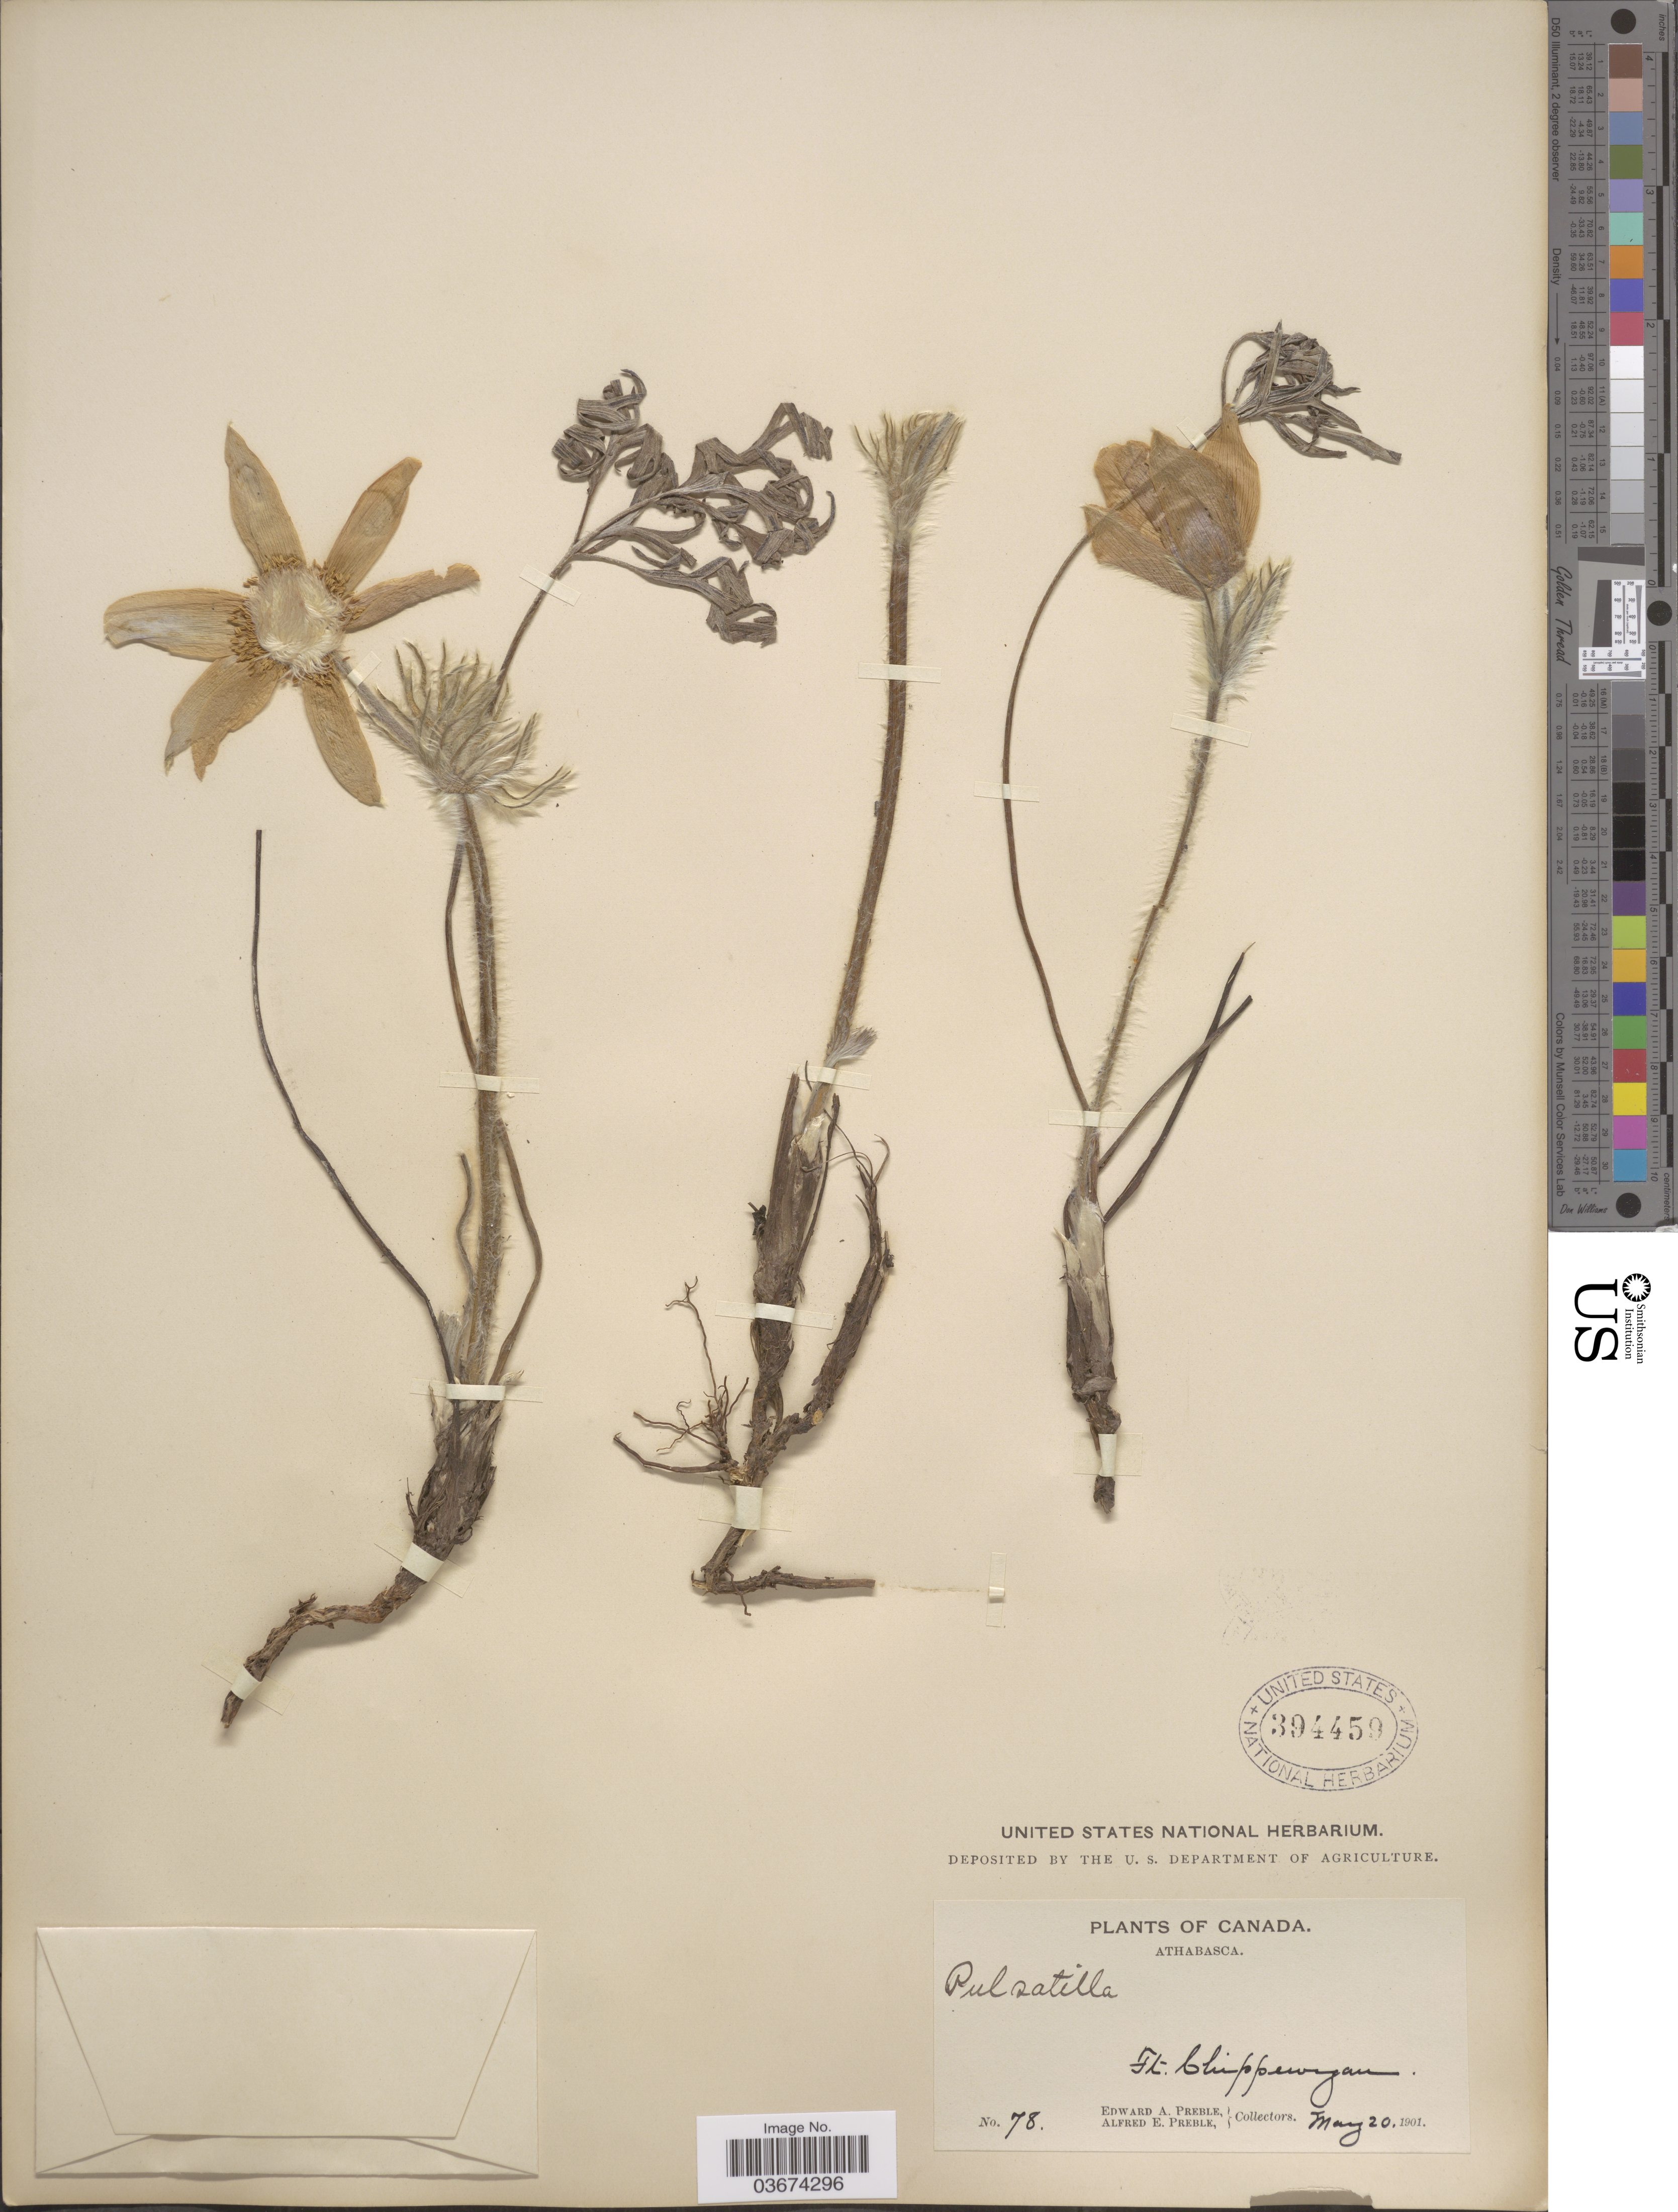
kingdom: Plantae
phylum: Tracheophyta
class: Magnoliopsida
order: Ranunculales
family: Ranunculaceae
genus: Pulsatilla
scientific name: Pulsatilla nuttalliana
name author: (DC.) Bercht. & J. Presl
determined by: Strong, Mark T., (BOT), Smithsonian Institution - National Museum of Natural History (UNITED STATES)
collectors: E. Preble & A. Preble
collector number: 78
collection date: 1901-05-20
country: Canada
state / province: Alberta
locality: Athabasca. Ft. Chippewyan.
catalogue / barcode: US 394459